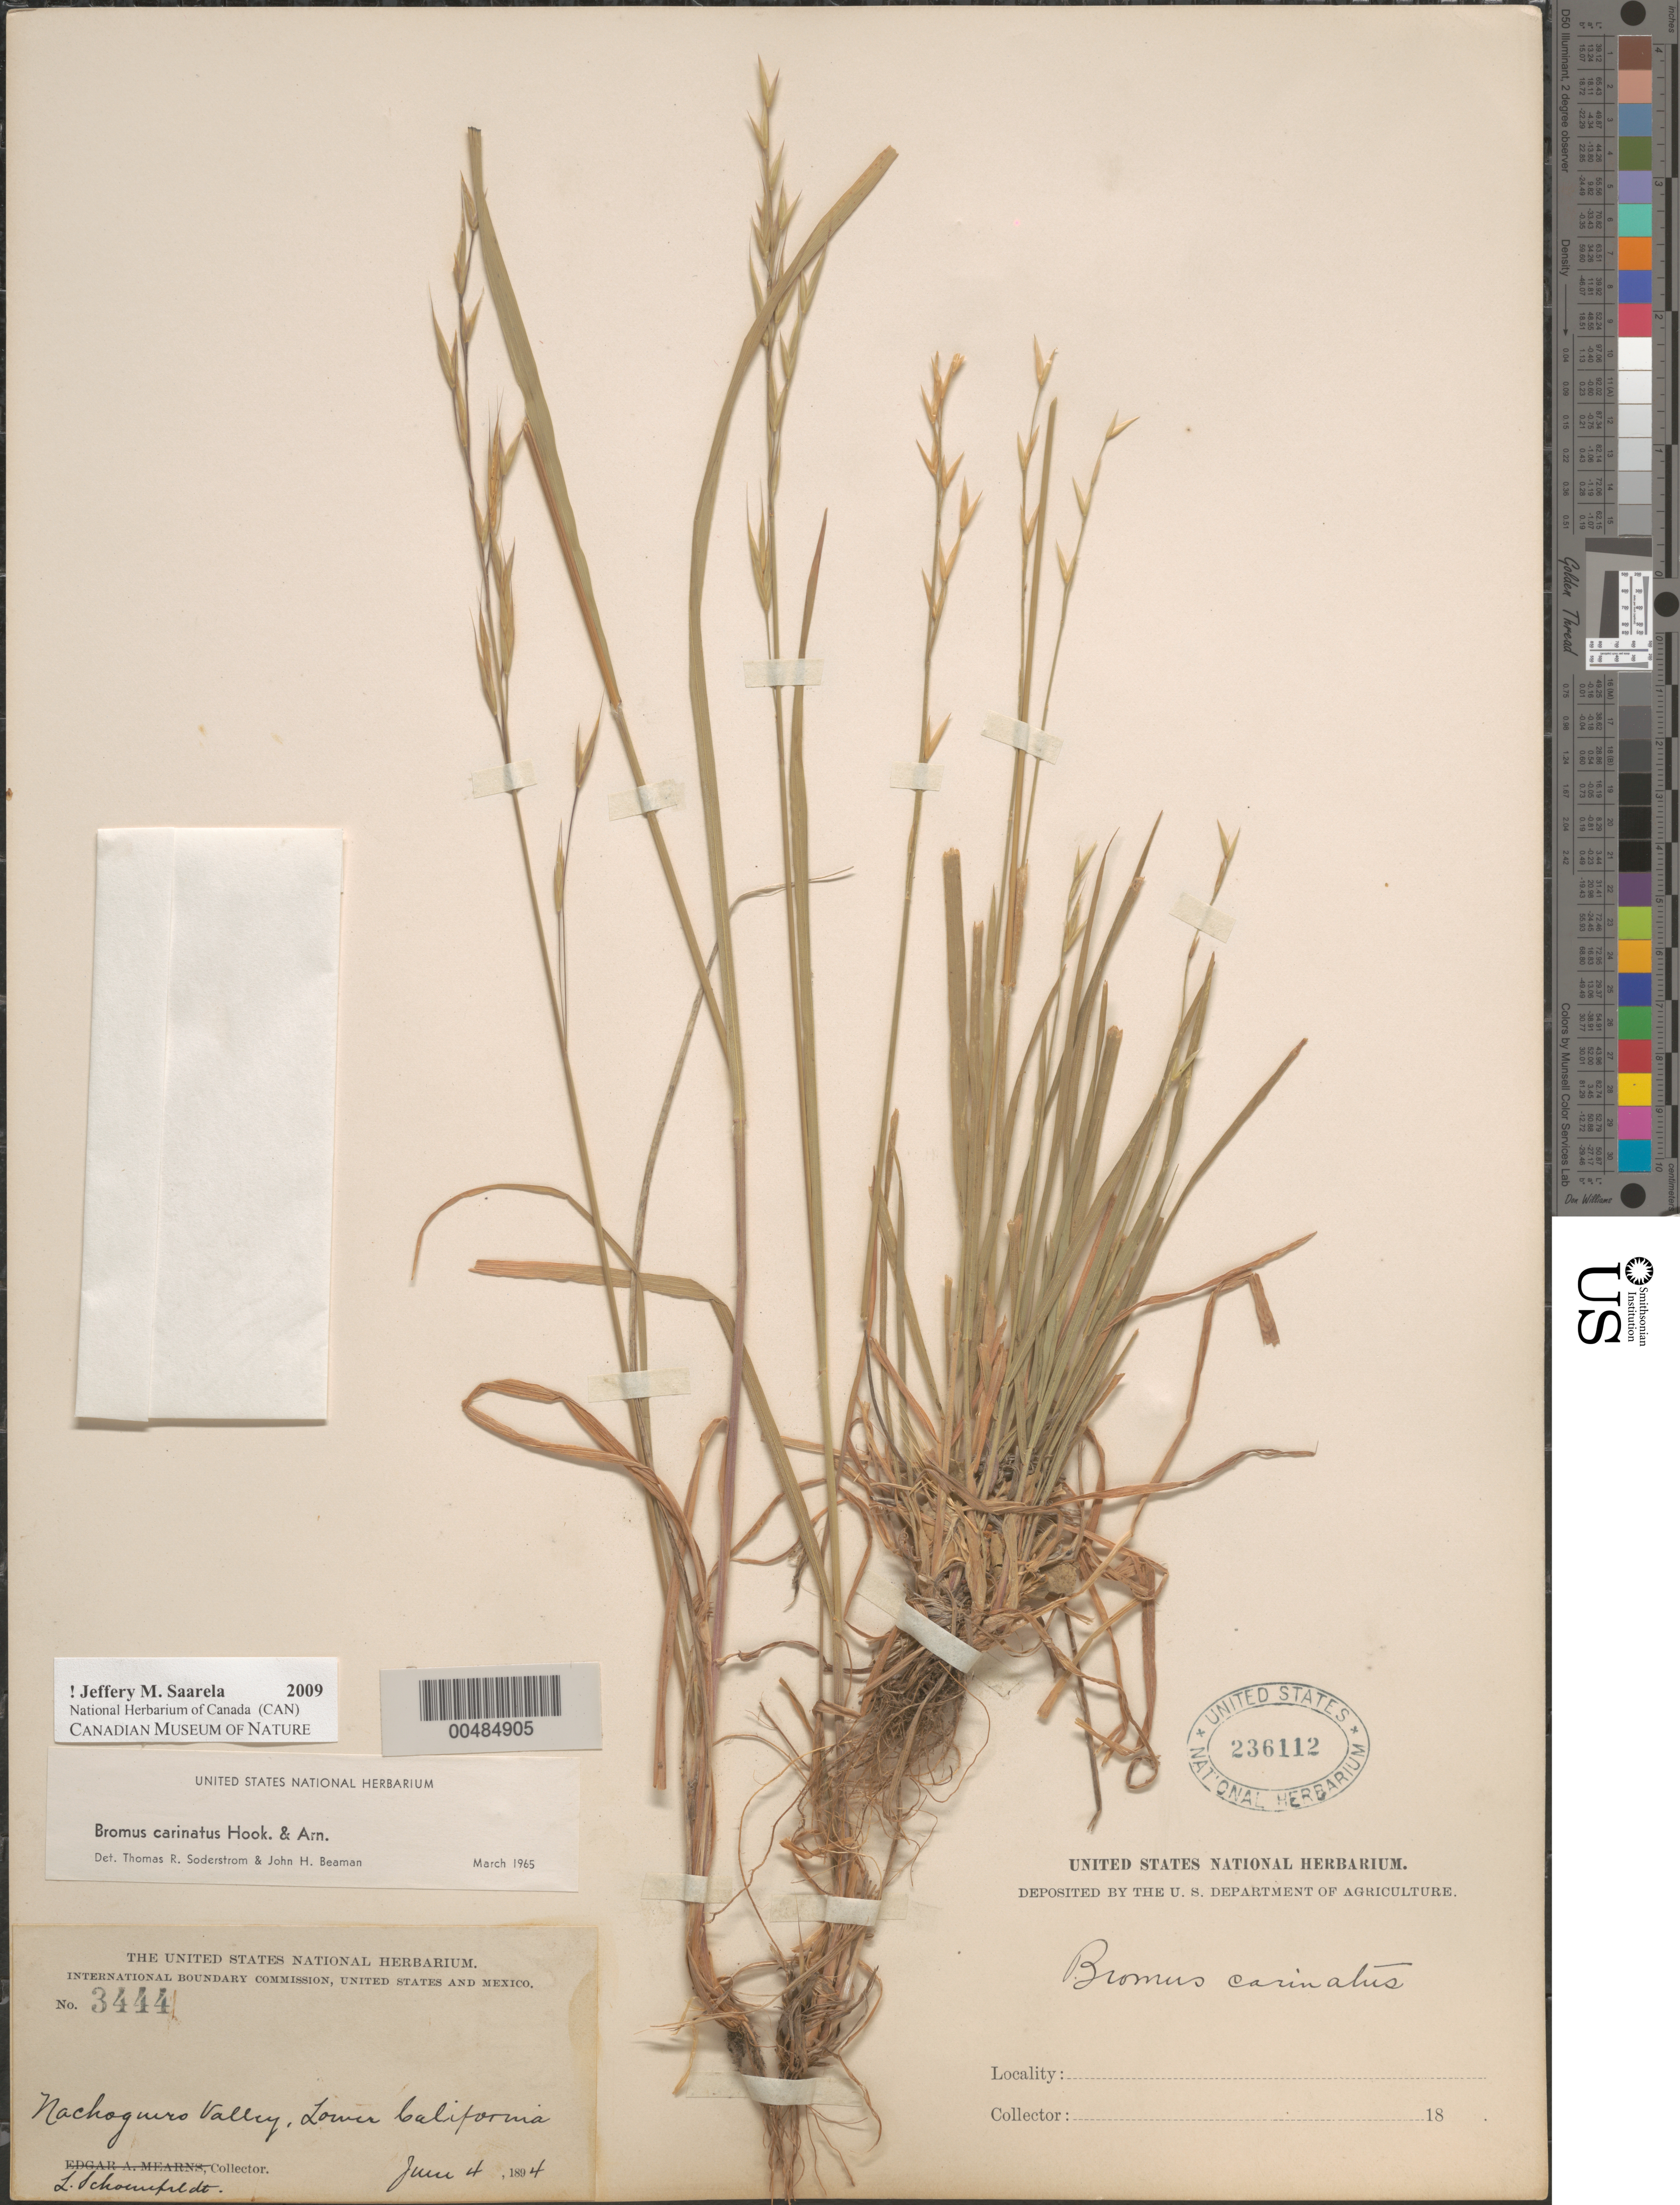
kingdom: Plantae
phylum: Tracheophyta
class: Liliopsida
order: Poales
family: Poaceae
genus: Bromus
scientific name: Bromus carinatus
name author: Hook. & Arn.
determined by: Soderstrom, T. R.; Beaman, J. H.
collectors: L. Schoenfeldt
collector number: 3444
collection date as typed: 4 Jun 1894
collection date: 1894-06-04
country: Mexico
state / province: Baja California Norte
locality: Nachoguero Valley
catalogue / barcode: US 236112